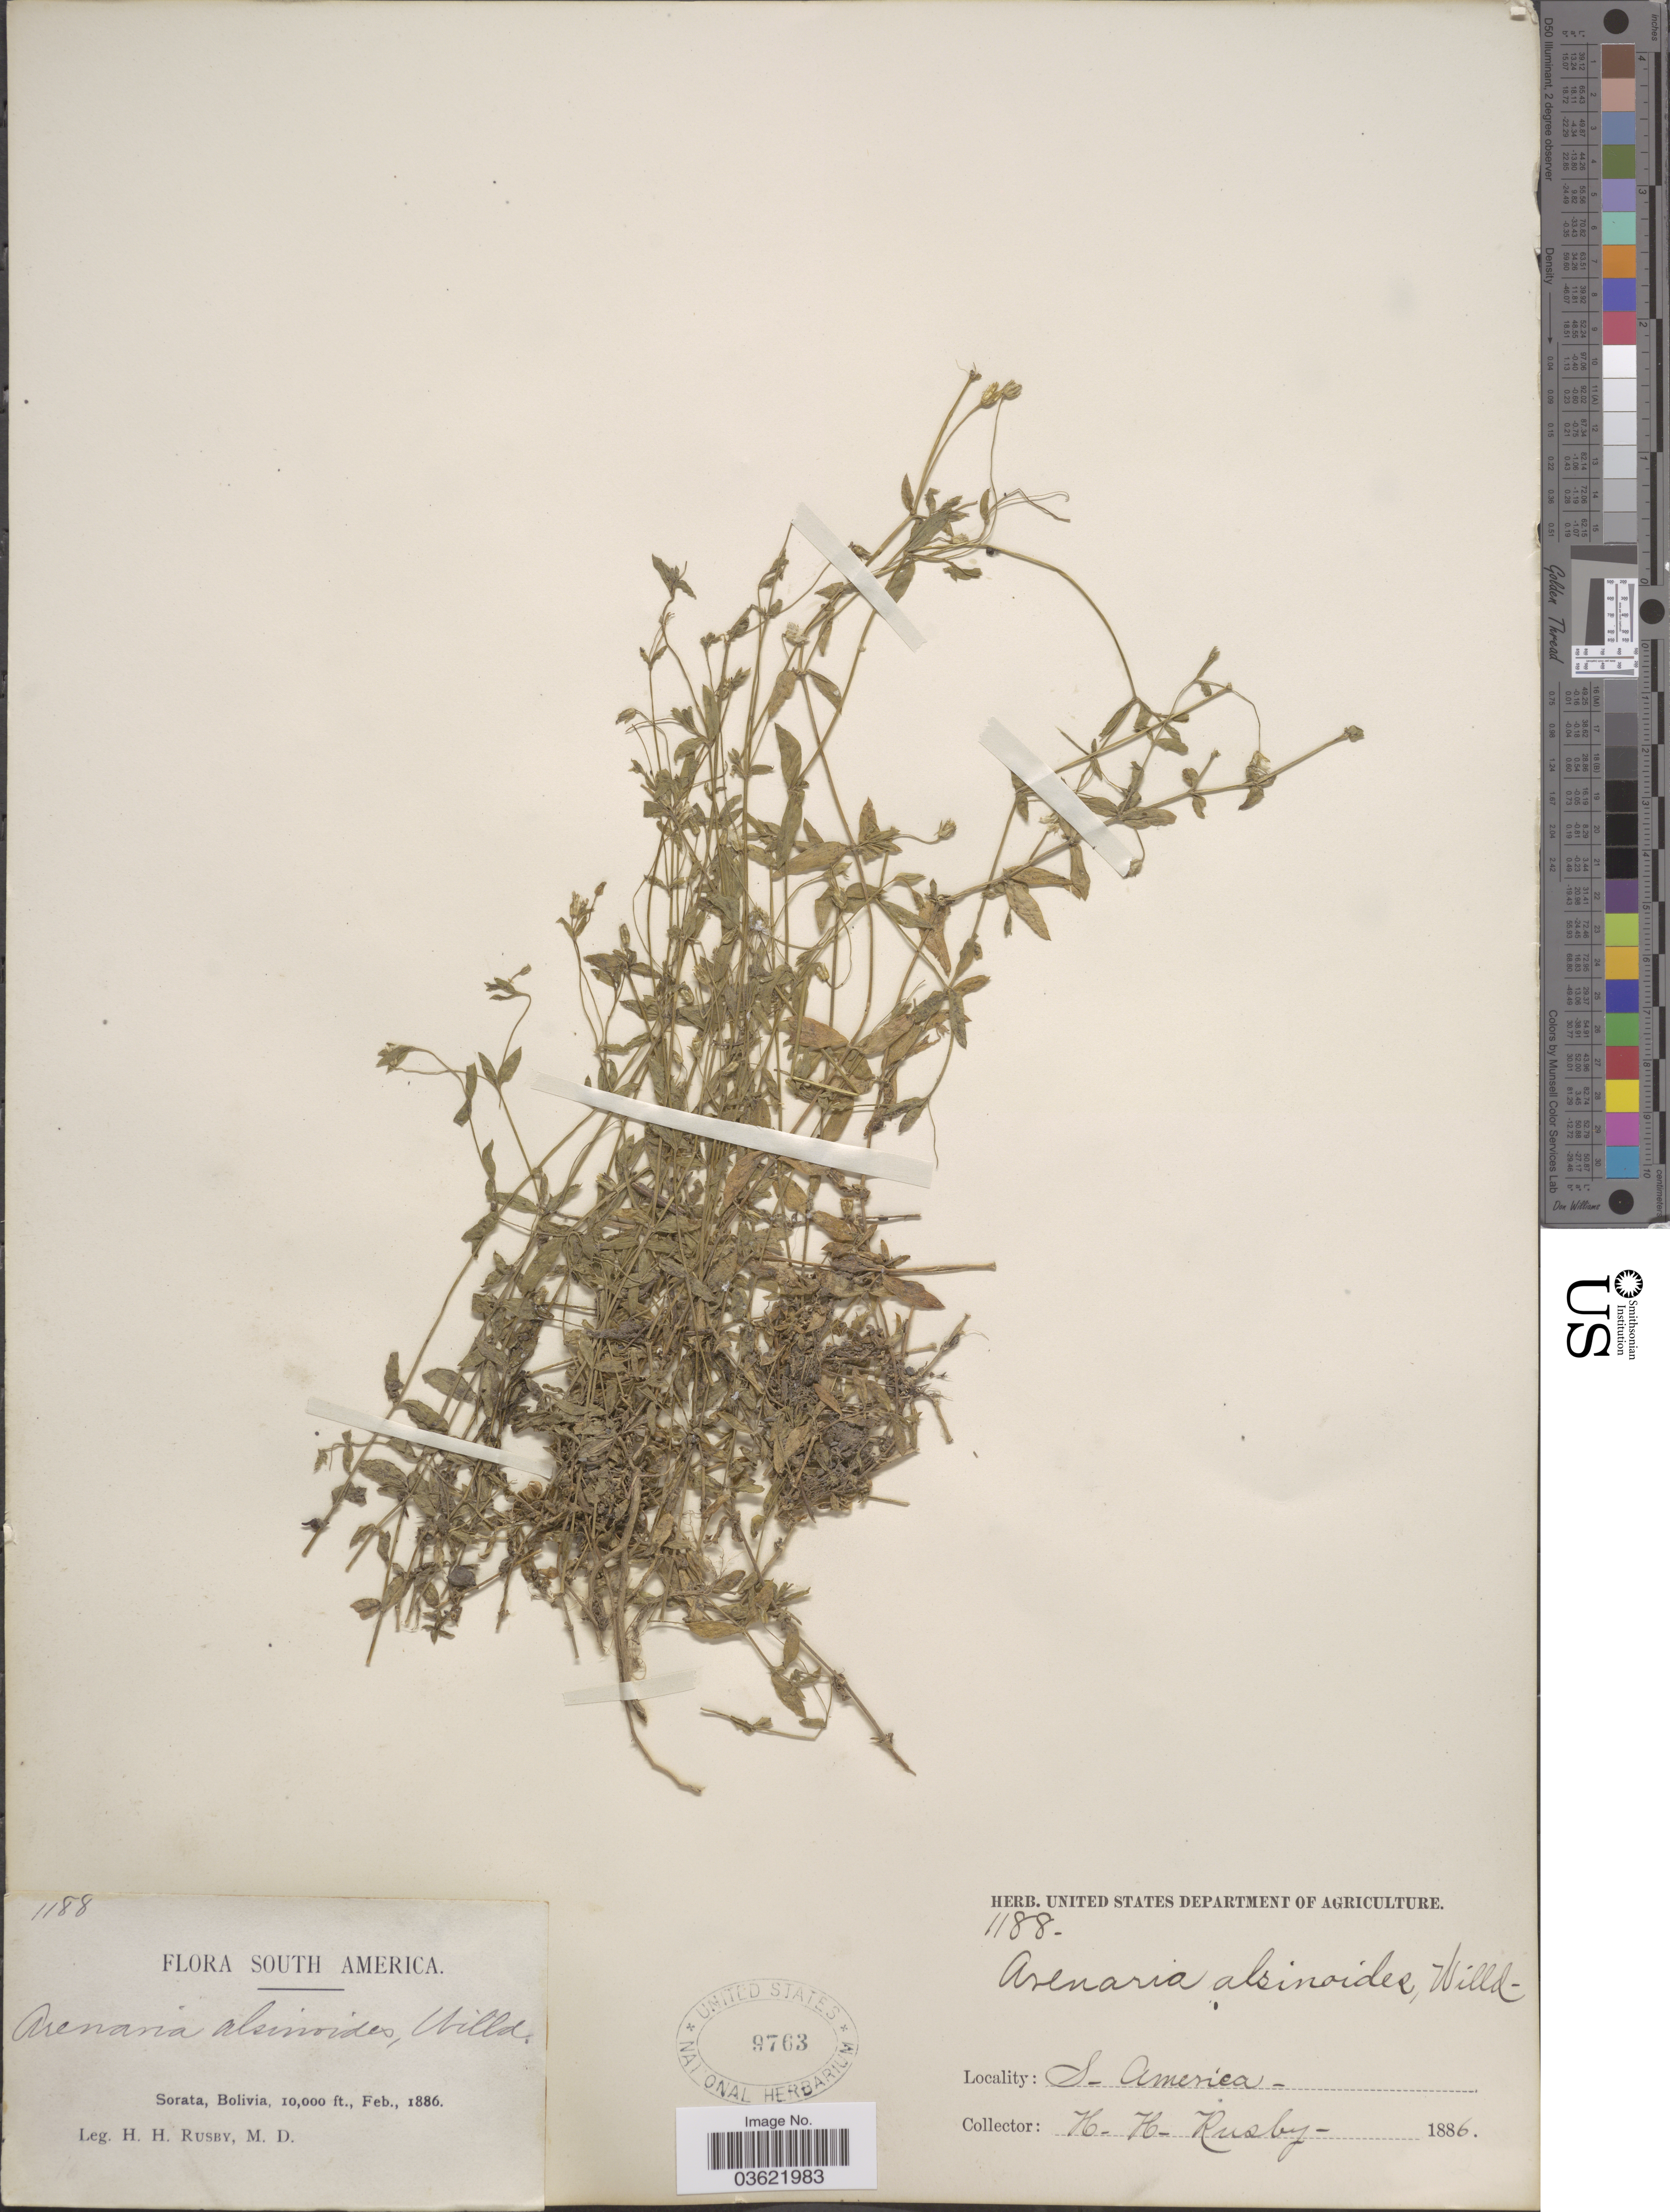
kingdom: Plantae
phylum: Tracheophyta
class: Magnoliopsida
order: Caryophyllales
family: Caryophyllaceae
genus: Arenaria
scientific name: Arenaria lanuginosa var. megalantha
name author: Rohrb.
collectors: H. H. Rusby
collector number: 1188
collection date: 1886-02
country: Bolivia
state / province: La Páz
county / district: Larecaja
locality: Sorata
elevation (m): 3048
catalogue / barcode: US 9763